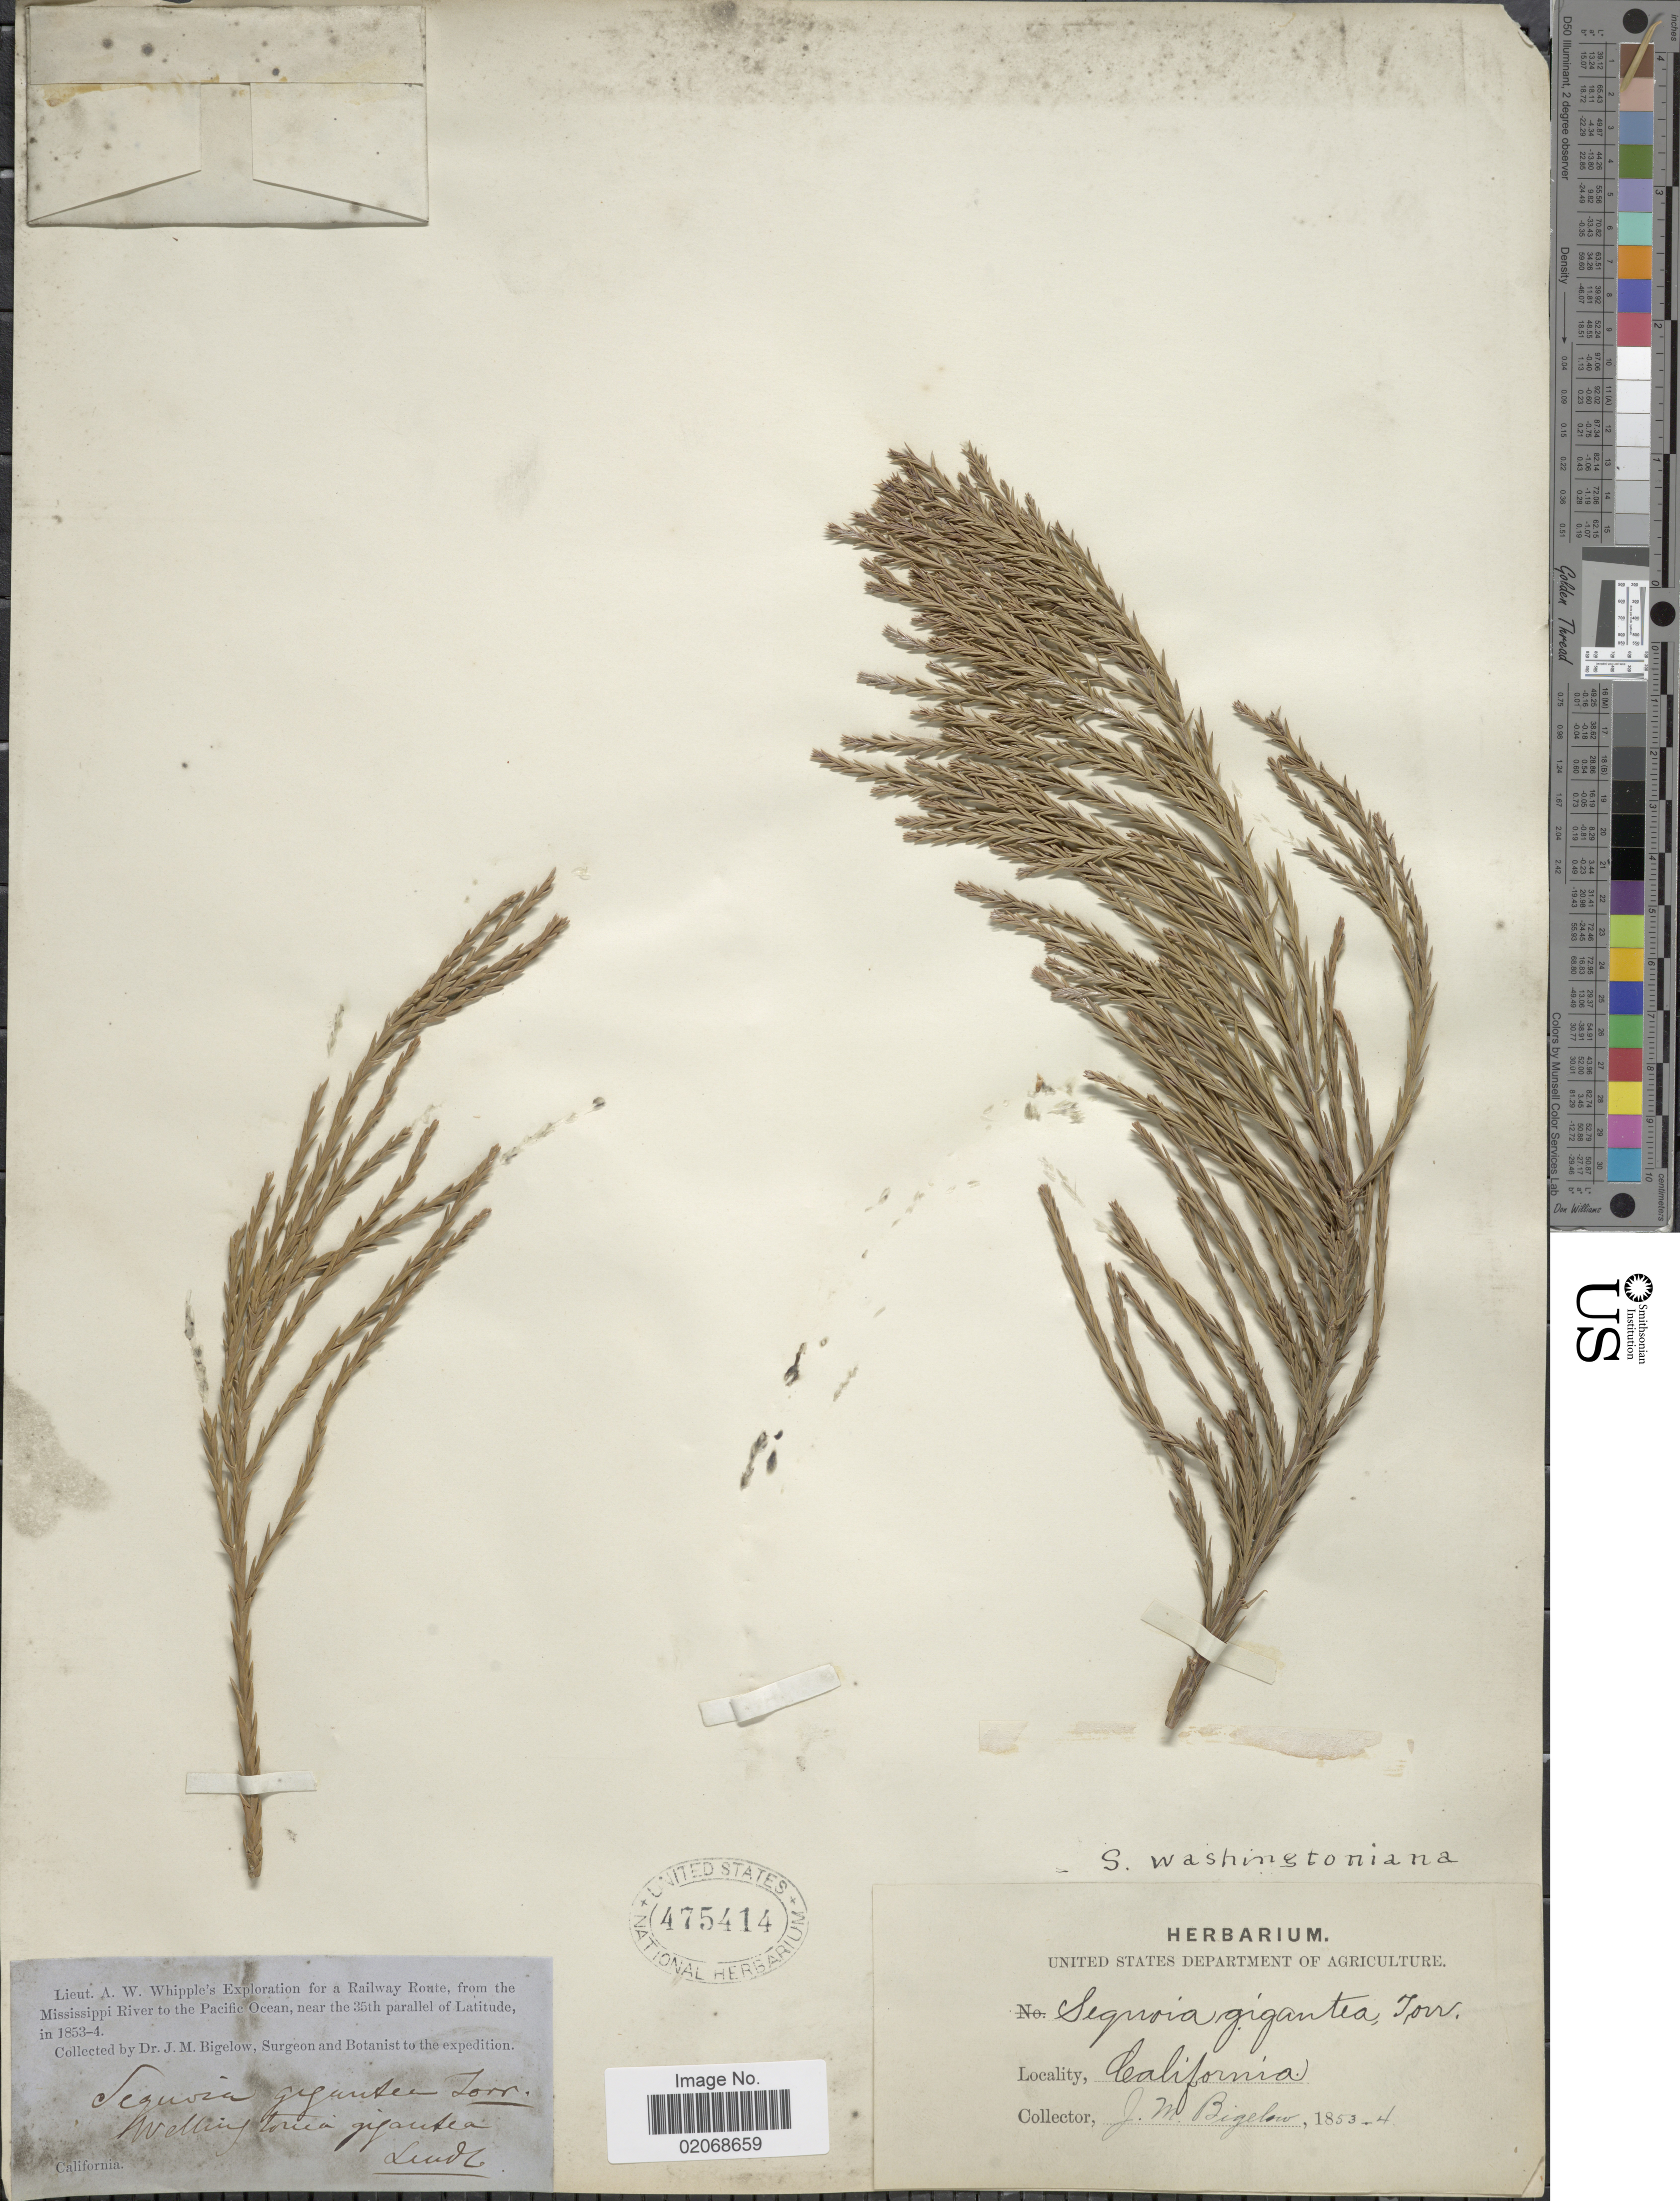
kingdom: Plantae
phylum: Tracheophyta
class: Pinopsida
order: Pinales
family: Cupressaceae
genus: Sequoia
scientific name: Sequoia gigantea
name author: (Lindl.) Decne.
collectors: J. M. Bigelow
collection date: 1853/1854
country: United States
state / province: California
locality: Railway Route, from the Mississippi River to the Pacific Ocean, near the 35th parallel of Latitude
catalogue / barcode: US 475414